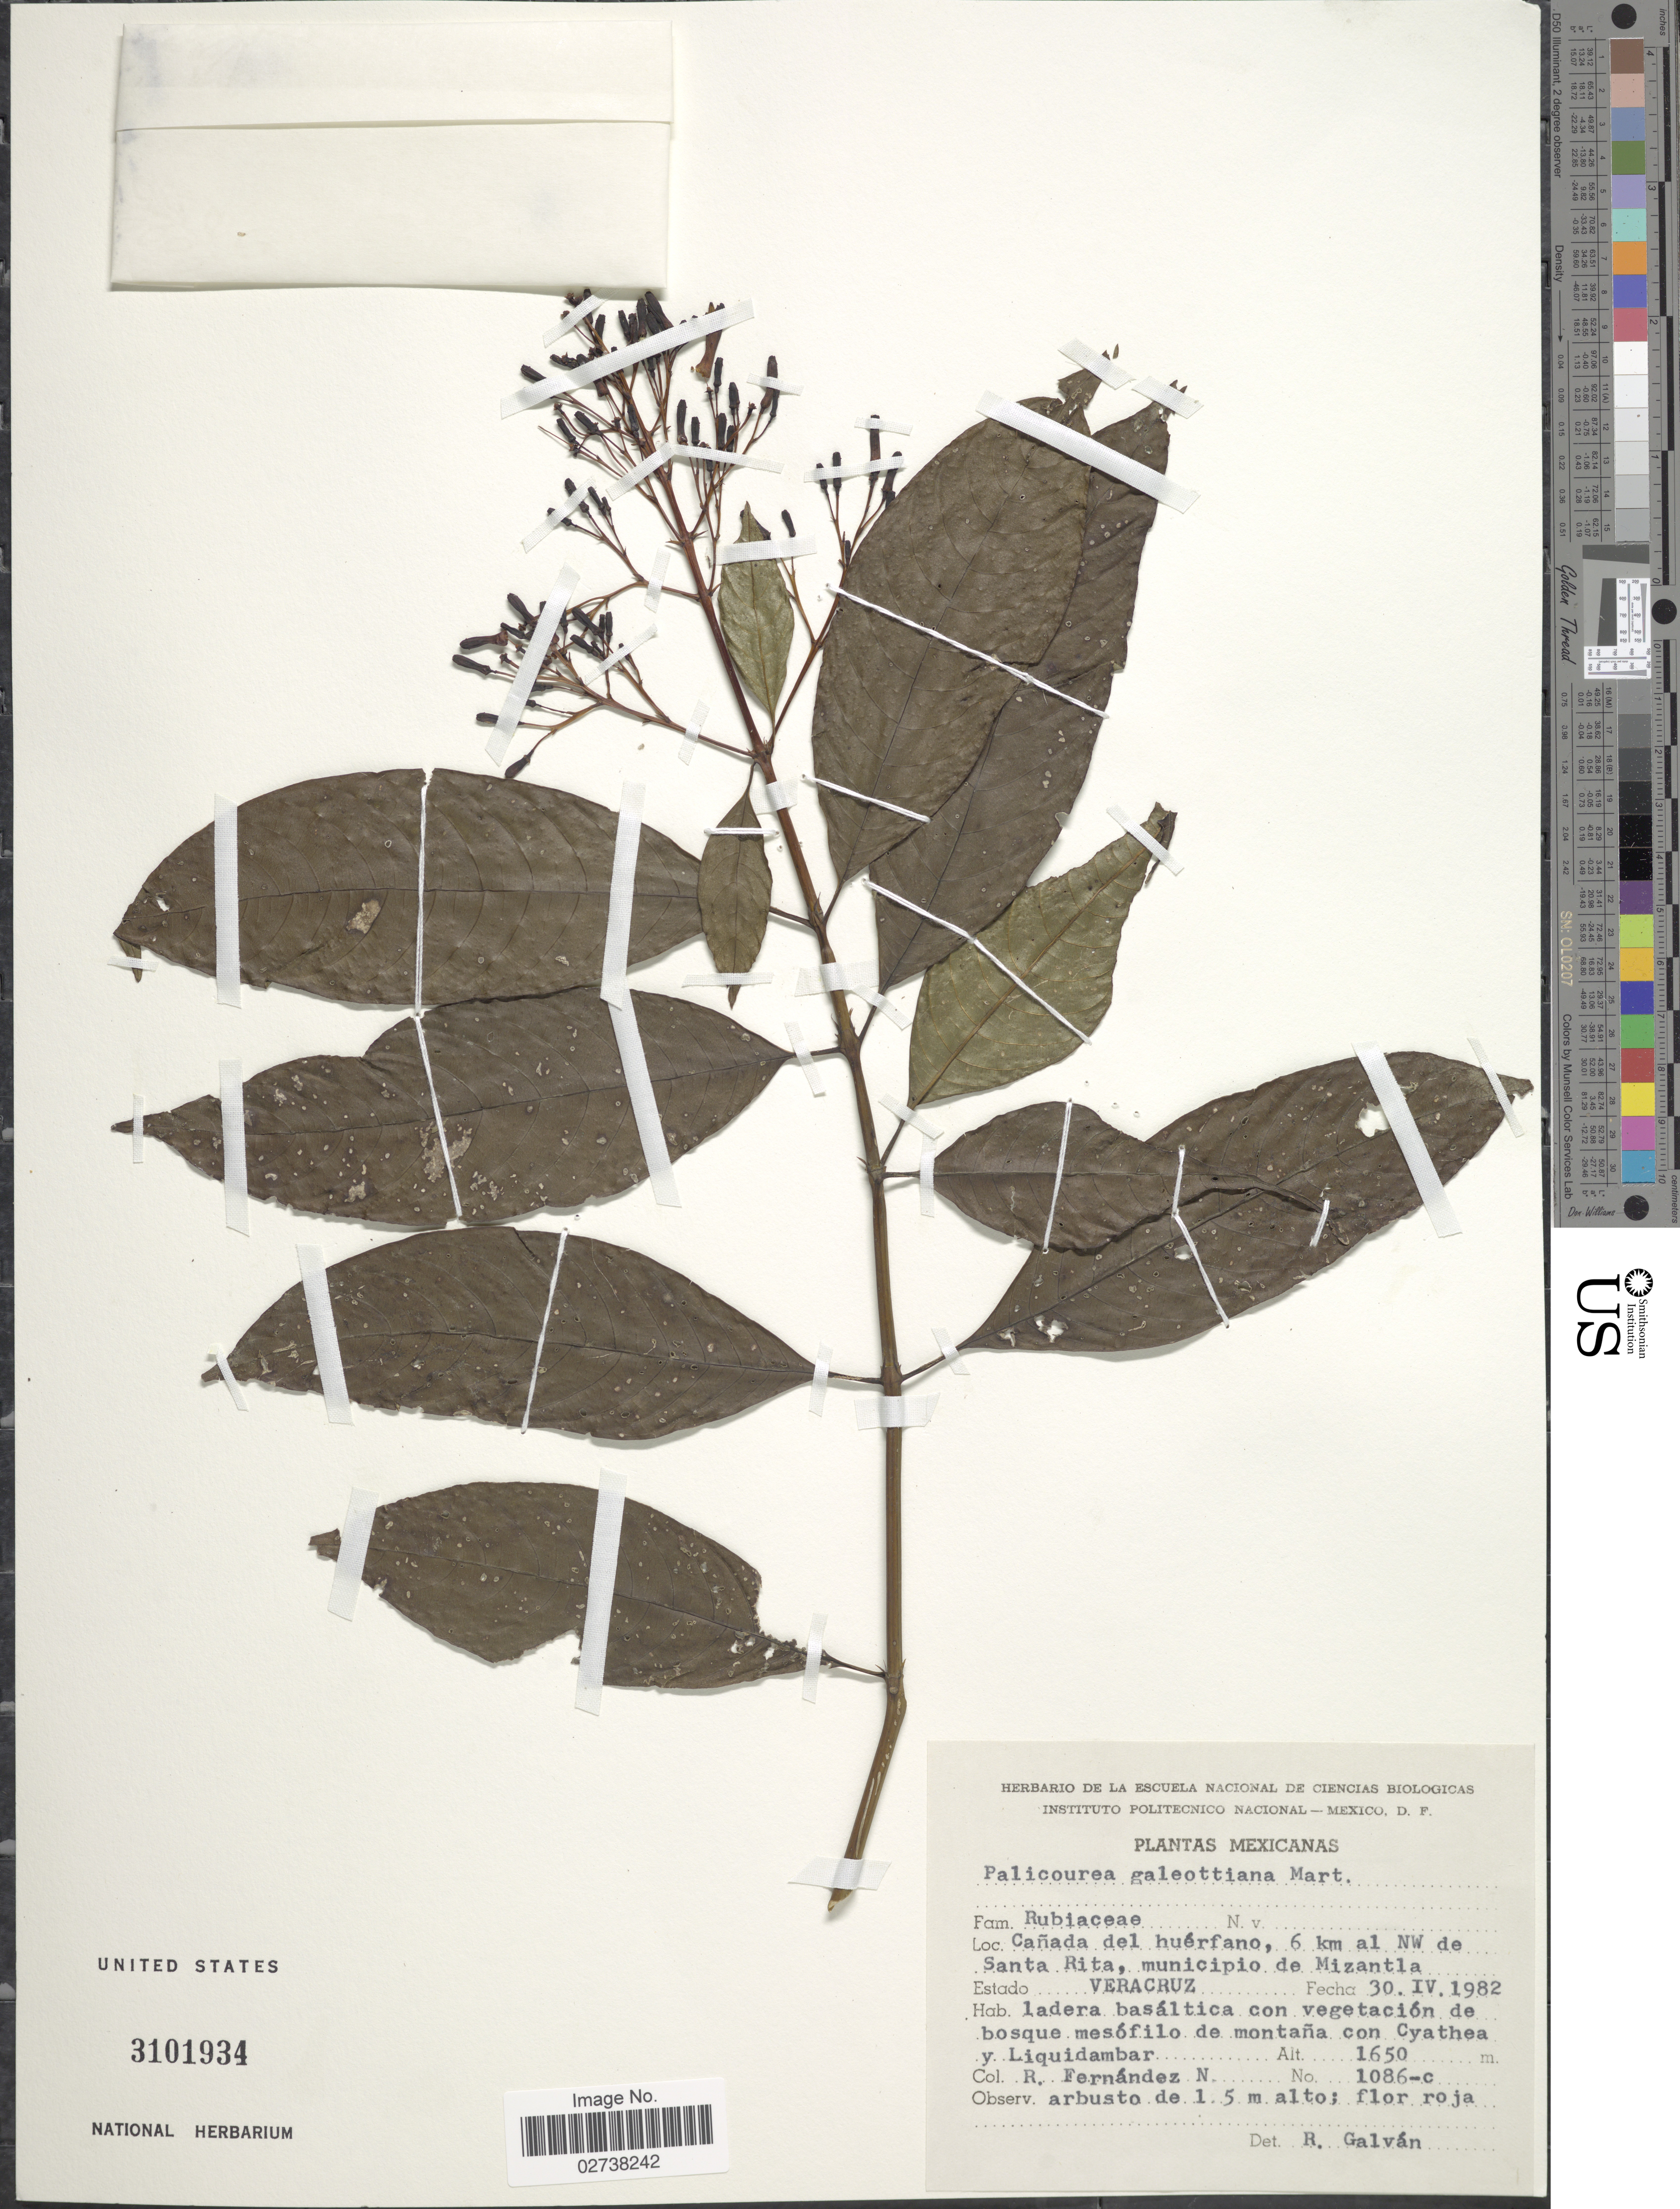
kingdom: Plantae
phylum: Tracheophyta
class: Magnoliopsida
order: Gentianales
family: Rubiaceae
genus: Palicourea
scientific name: Palicourea galeottiana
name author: M. Martens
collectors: R. Fernández Nava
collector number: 1086-c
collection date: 1982-04-30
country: Mexico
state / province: Veracruz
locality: Canada del huerfano, 6 km al NW de Santa Rita, municipio de Mizantla, Estado Veracruz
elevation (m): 1650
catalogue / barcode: US 3101934